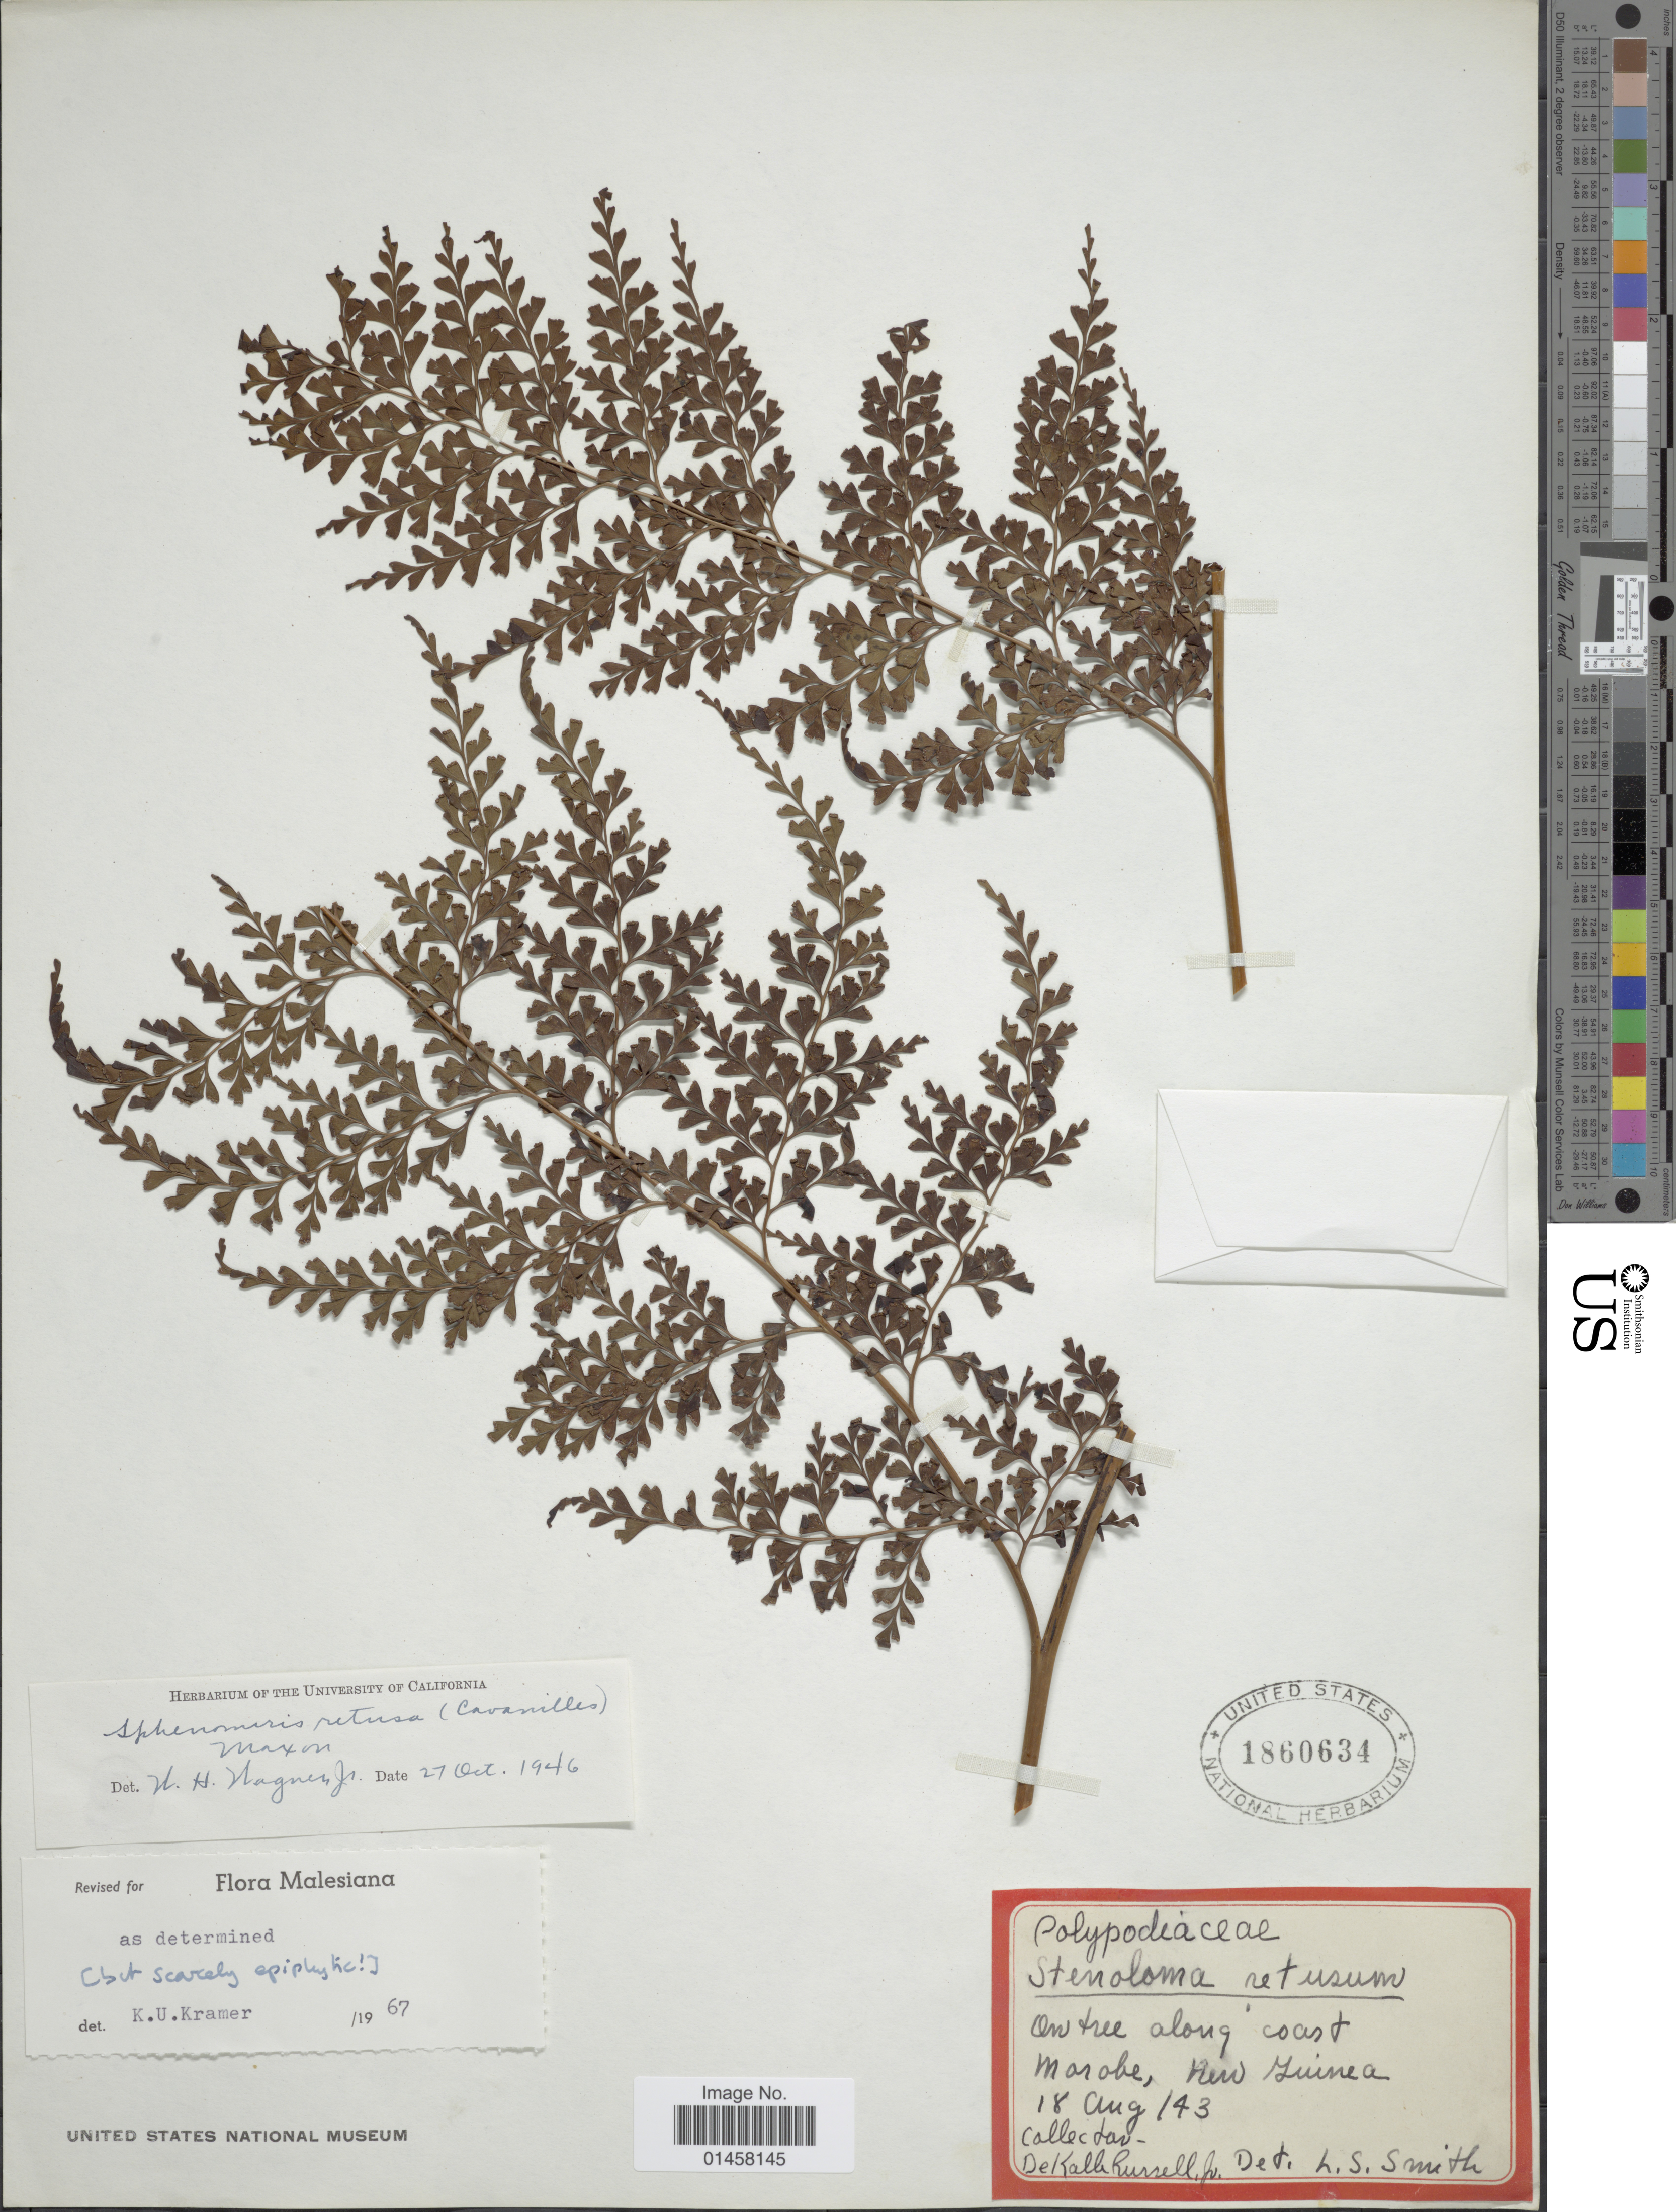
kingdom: Plantae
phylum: Tracheophyta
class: Polypodiopsida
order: Polypodiales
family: Lindsaeaceae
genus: Sphenomeris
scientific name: Sphenomeris retusa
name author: (Cav.) Maxim.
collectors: R. Dekalle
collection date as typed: Transcribed d/m/y: 18/8/43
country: Papua New Guinea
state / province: Morobe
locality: Along coast Morobe, new Guinea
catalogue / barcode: US 1860634